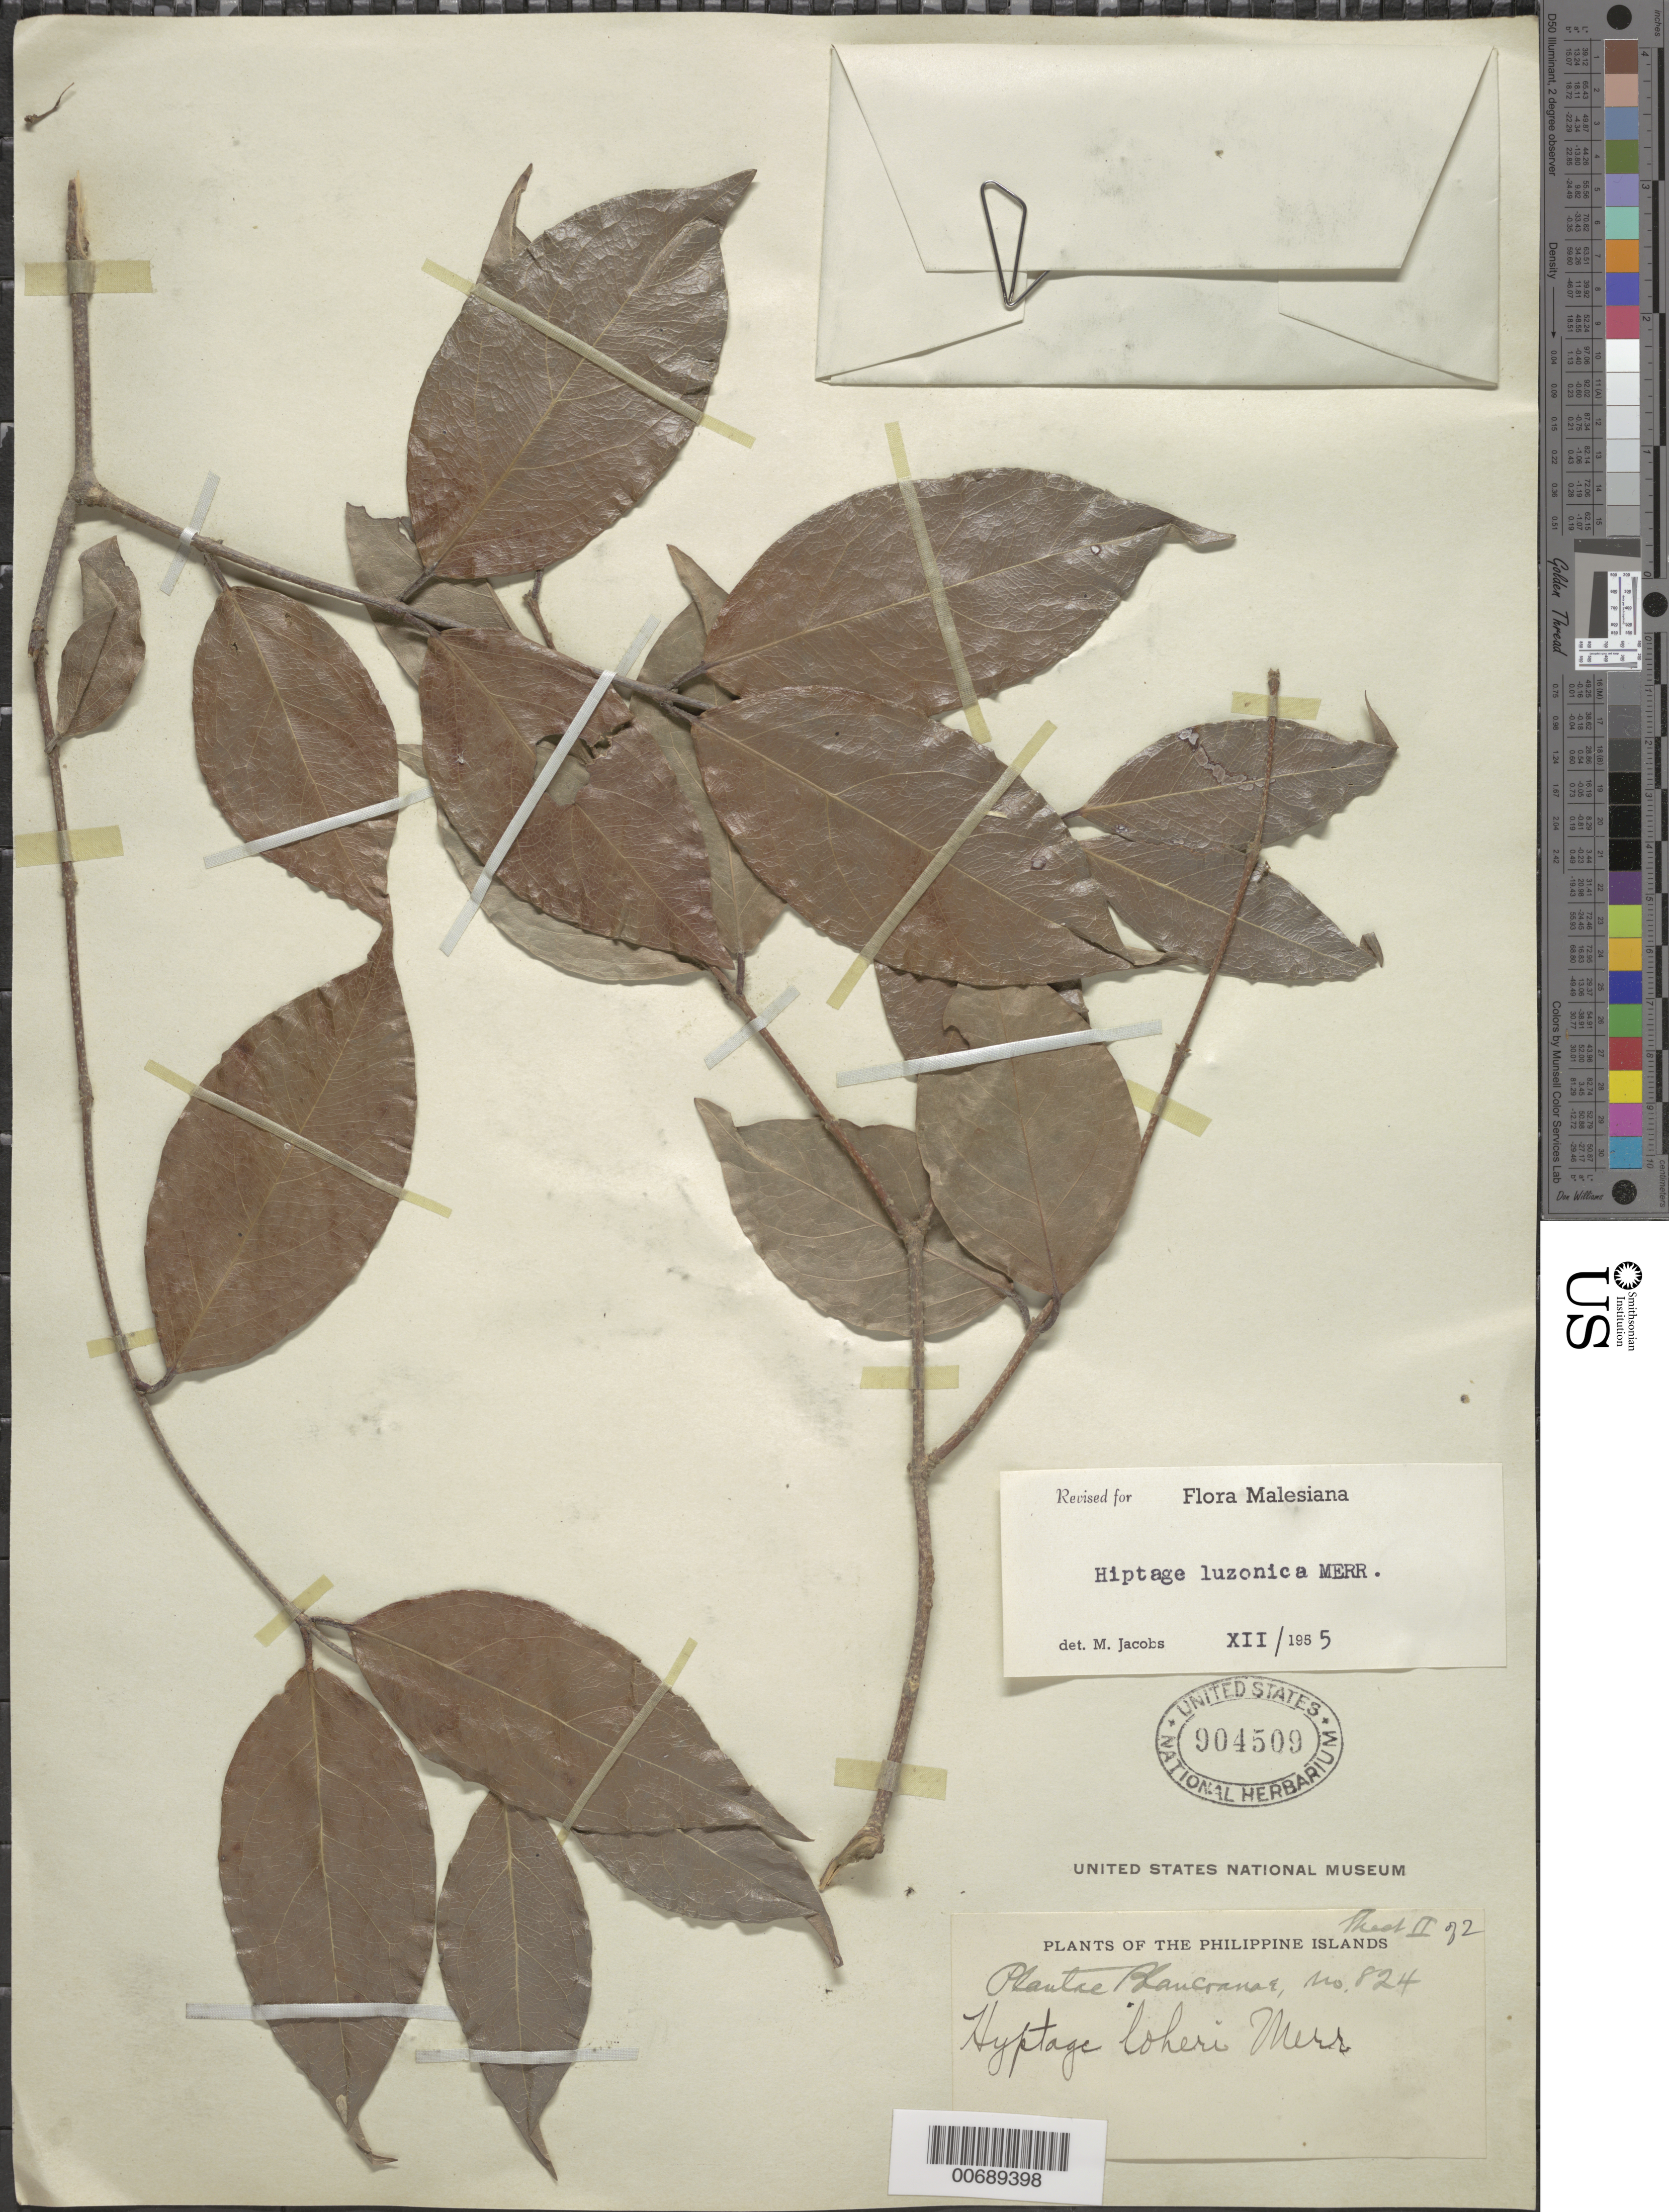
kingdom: Plantae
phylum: Tracheophyta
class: Magnoliopsida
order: Malpighiales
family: Malpighiaceae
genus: Hiptage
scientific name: Hiptage luzonica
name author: Merr.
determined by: Jacobs, M.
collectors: M. Ramos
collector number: Sp. Blancoan. 0824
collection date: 1915-02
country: Philippines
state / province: Calabarzon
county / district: Batangas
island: Luzon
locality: Banan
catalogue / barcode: US 904509